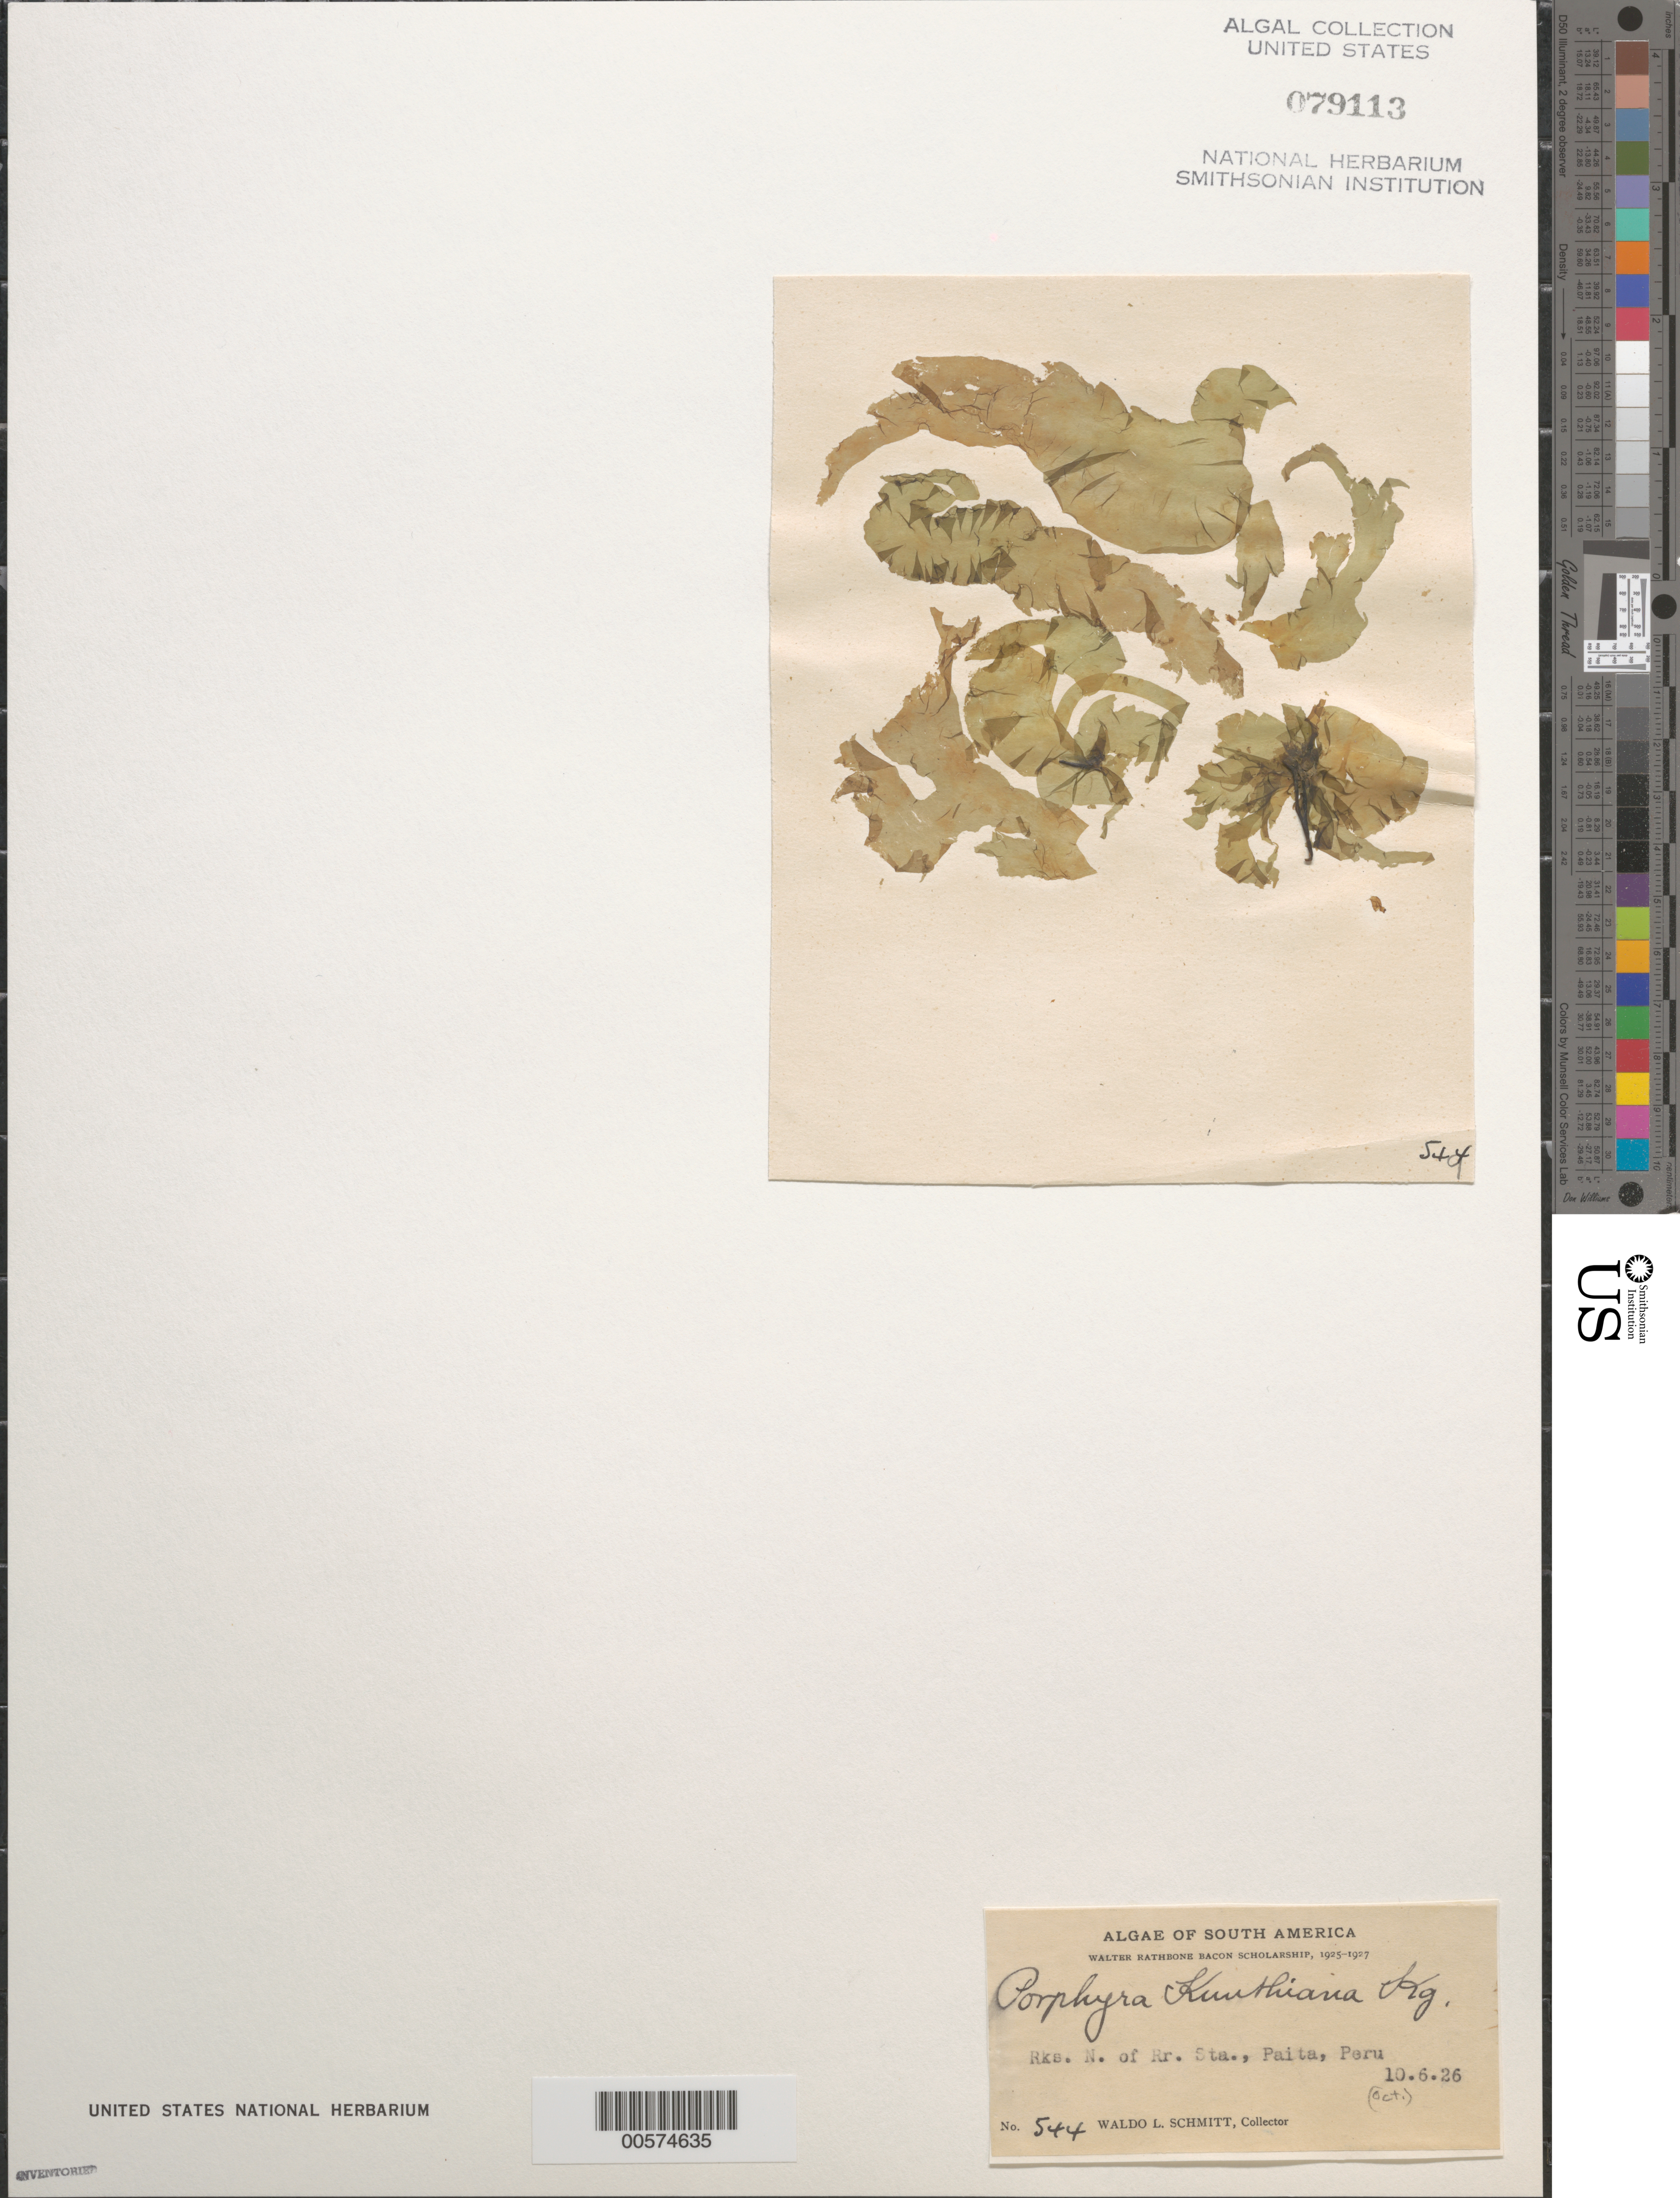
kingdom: Plantae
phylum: Rhodophyta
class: Bangiophyceae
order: Bangiales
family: Bangiaceae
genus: Porphyra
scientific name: Porphyra kunthiana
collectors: W. L. Schmitt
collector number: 544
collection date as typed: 06 Oct 1926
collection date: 1926-10-06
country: Peru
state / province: Piura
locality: Paita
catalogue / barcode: US 79113